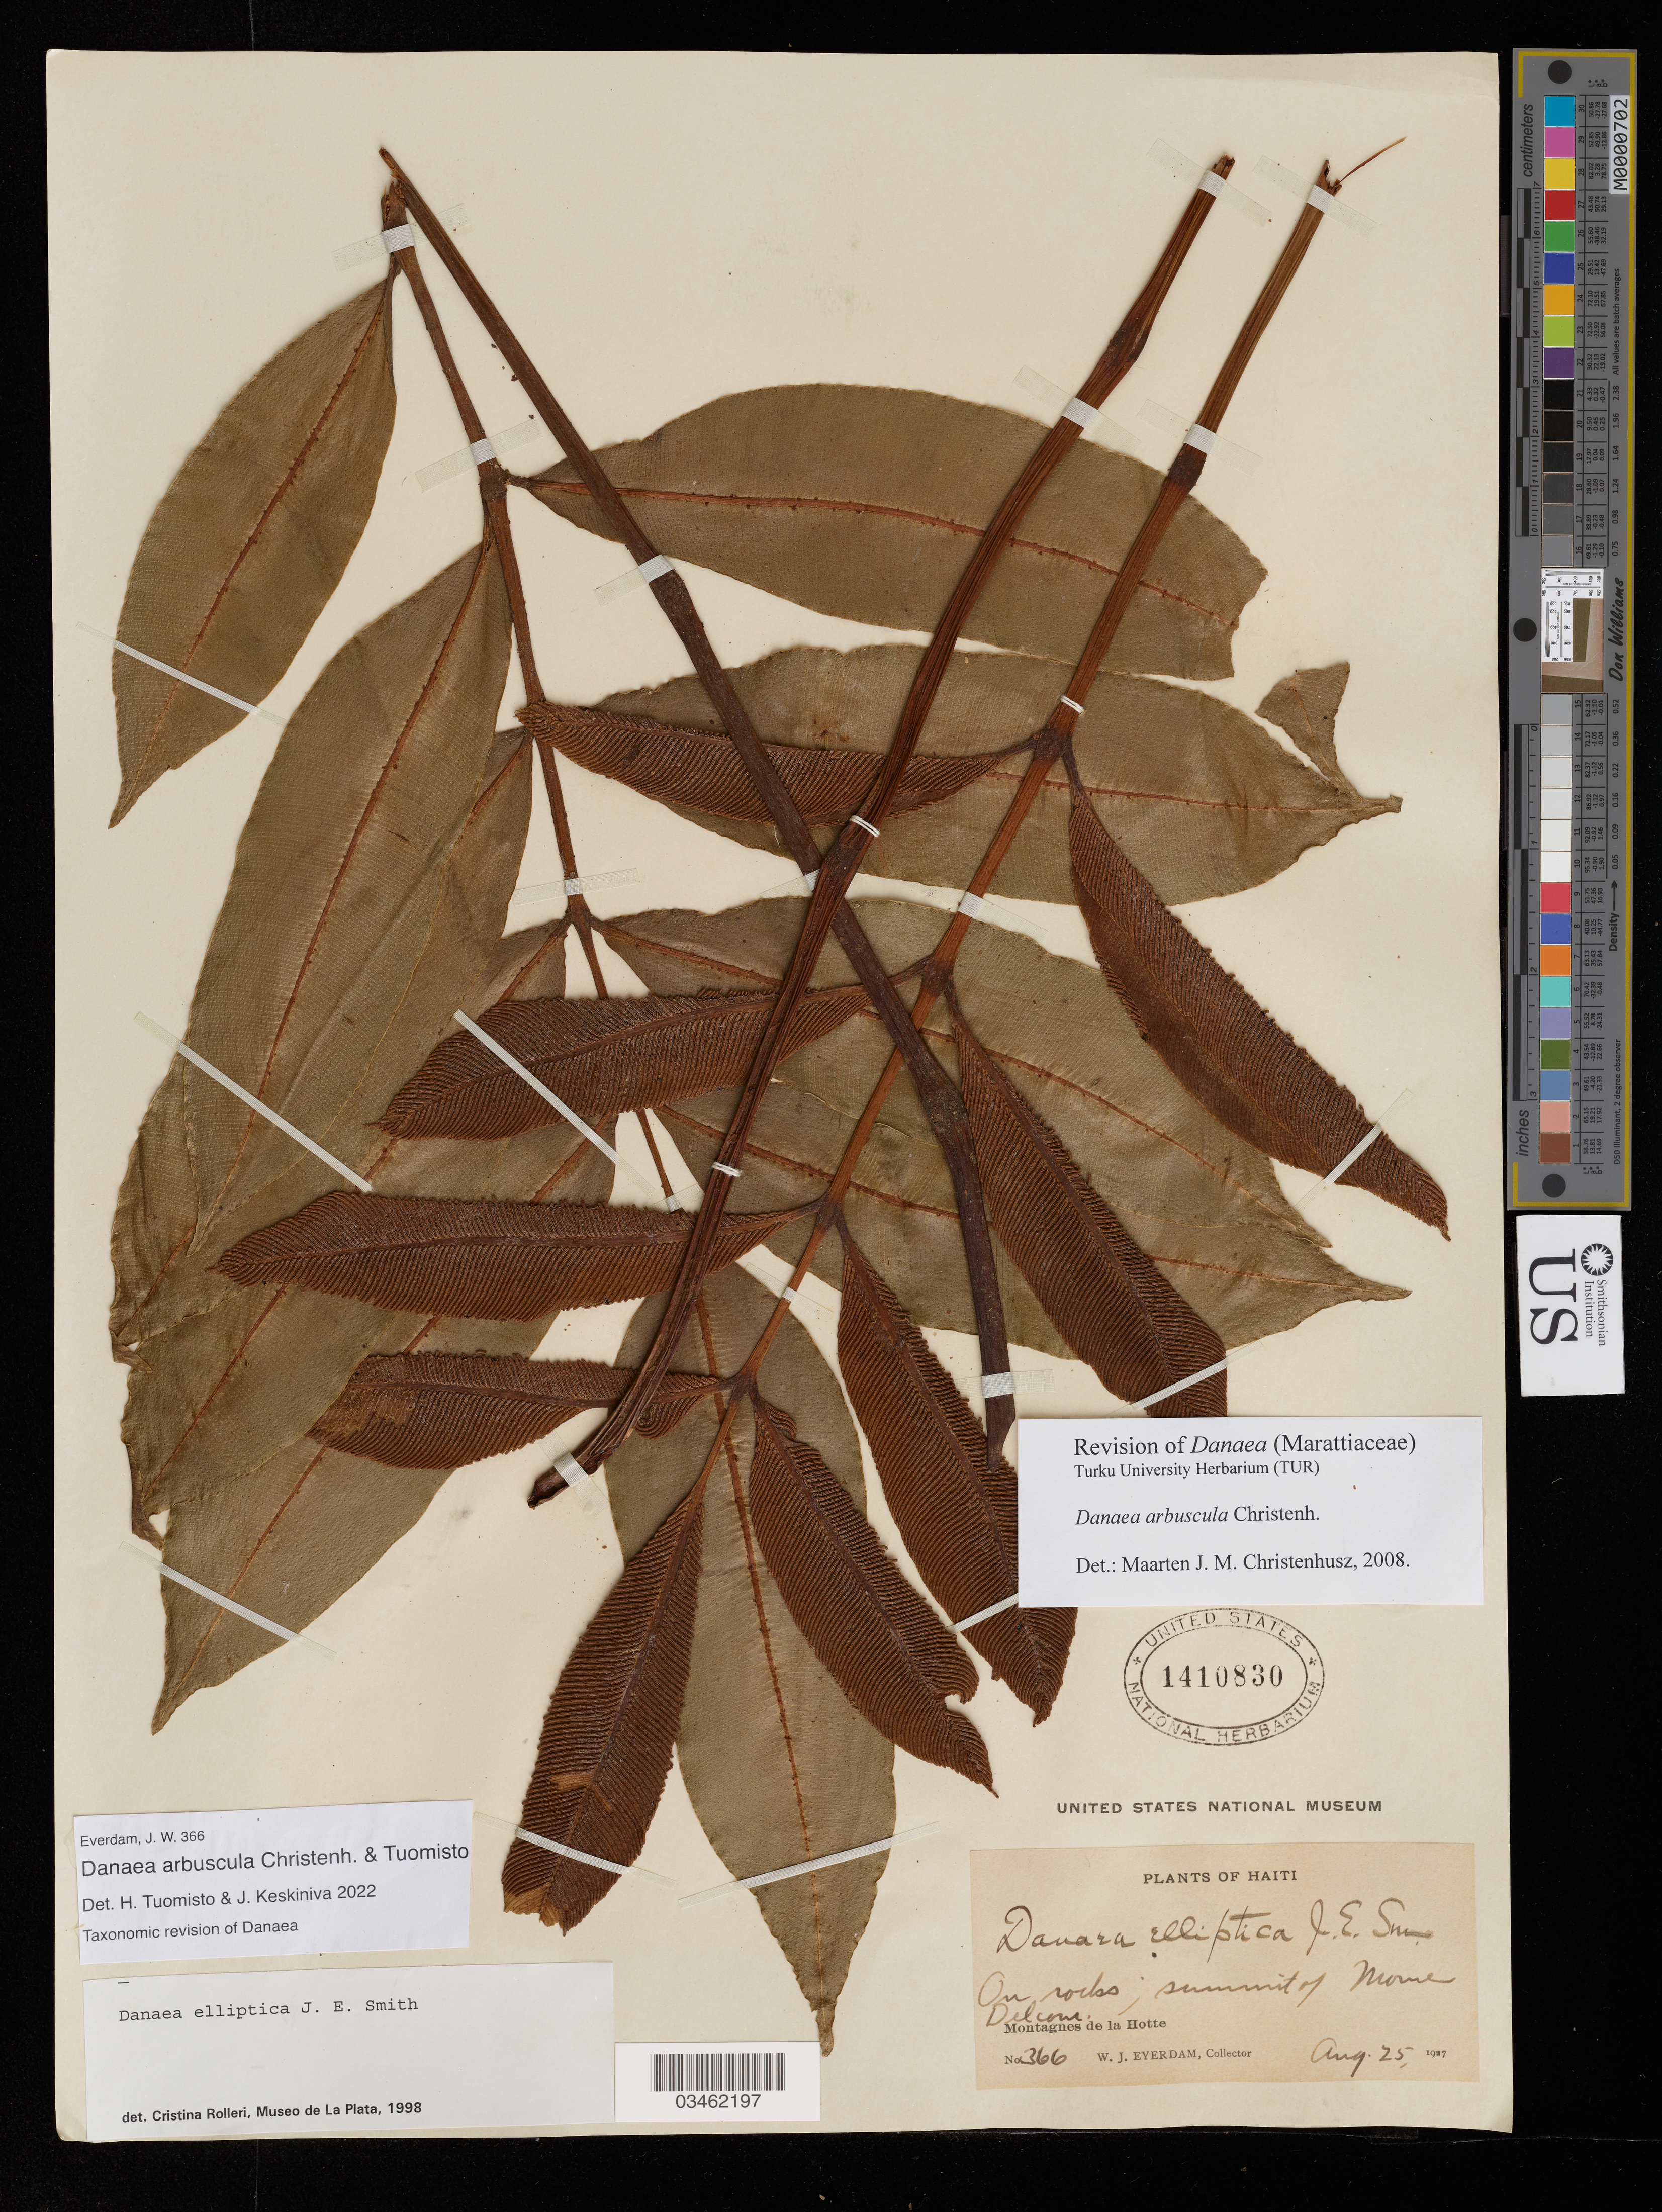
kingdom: Plantae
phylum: Tracheophyta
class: Polypodiopsida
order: Marattiales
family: Marattiaceae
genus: Danaea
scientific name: Danaea arbuscula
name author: Christenh. & Tuomisto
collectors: W. J. Eyerdam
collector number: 366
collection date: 1927-08-25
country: Haiti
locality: Summit of Momme* Delcom. Montagnes de la Hotte.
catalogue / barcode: US 1410830